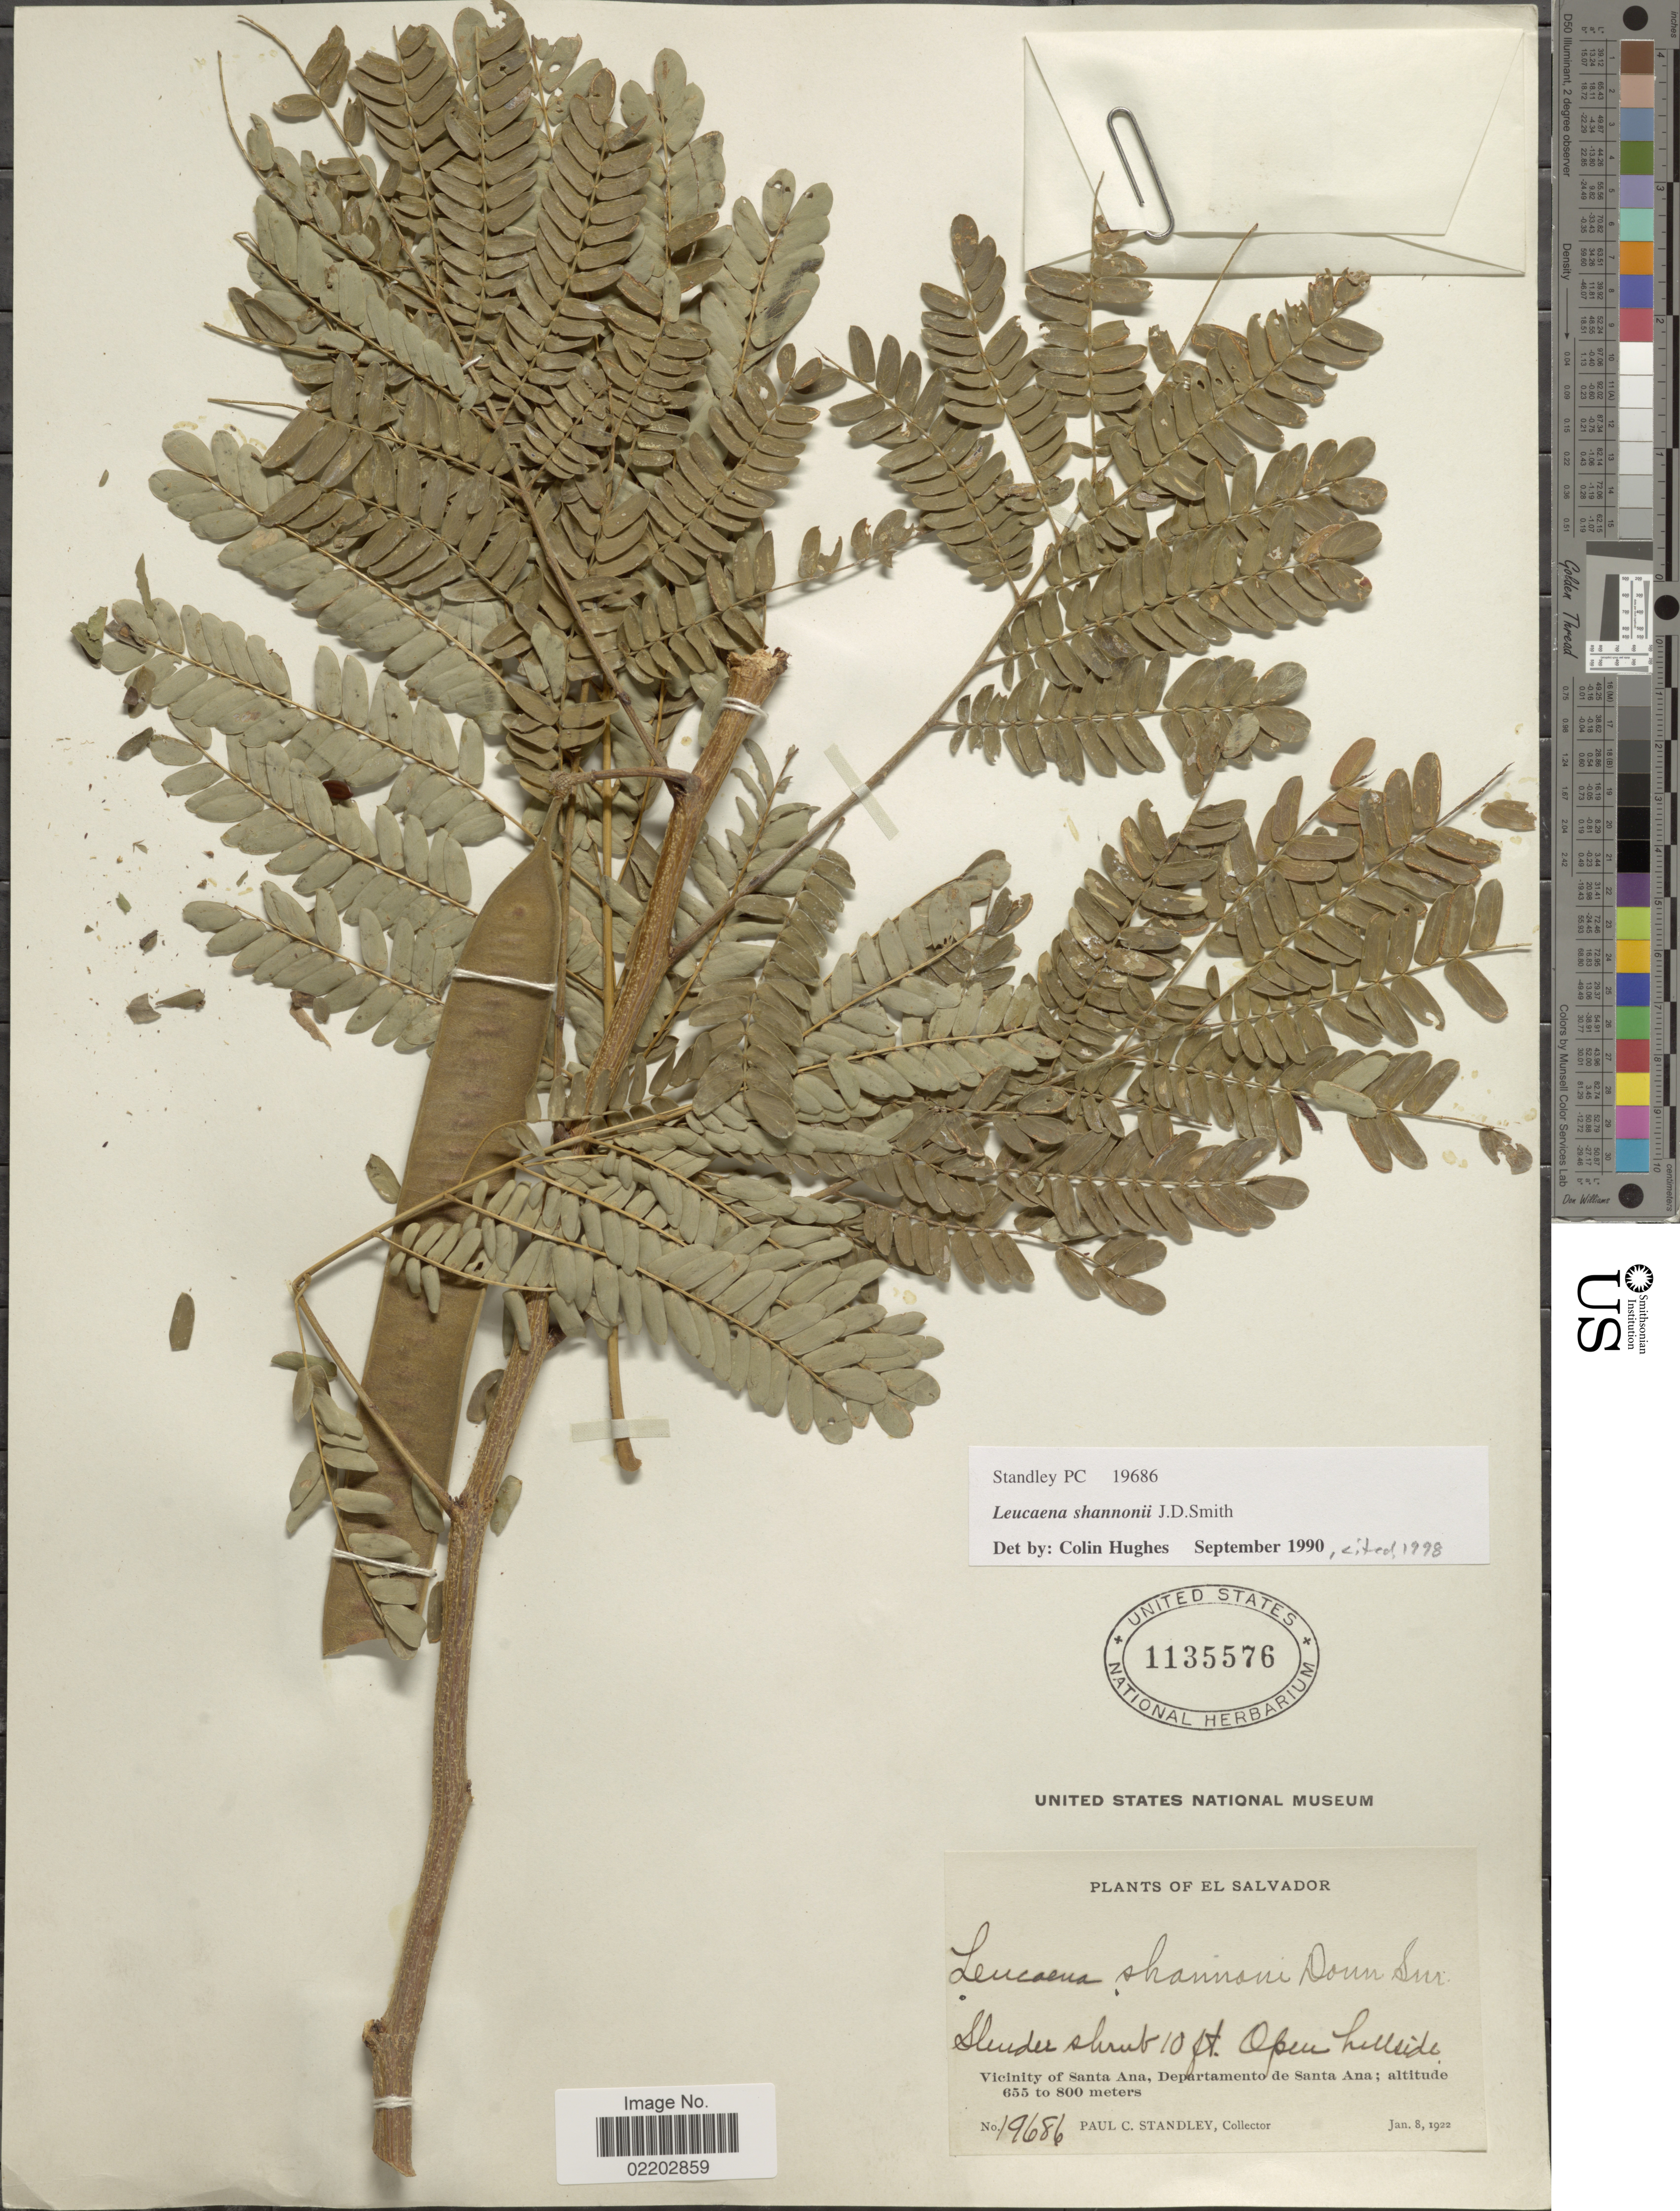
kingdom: Plantae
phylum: Tracheophyta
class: Magnoliopsida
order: Fabales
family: Fabaceae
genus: Leucaena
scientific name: Leucaena shannonii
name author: Donn. Sm.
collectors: P. C. Standley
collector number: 19686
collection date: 1922-01-08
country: El Salvador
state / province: Santa Ana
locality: Open hillside, Departamento de Santa Ana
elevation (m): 655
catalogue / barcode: US 1135576